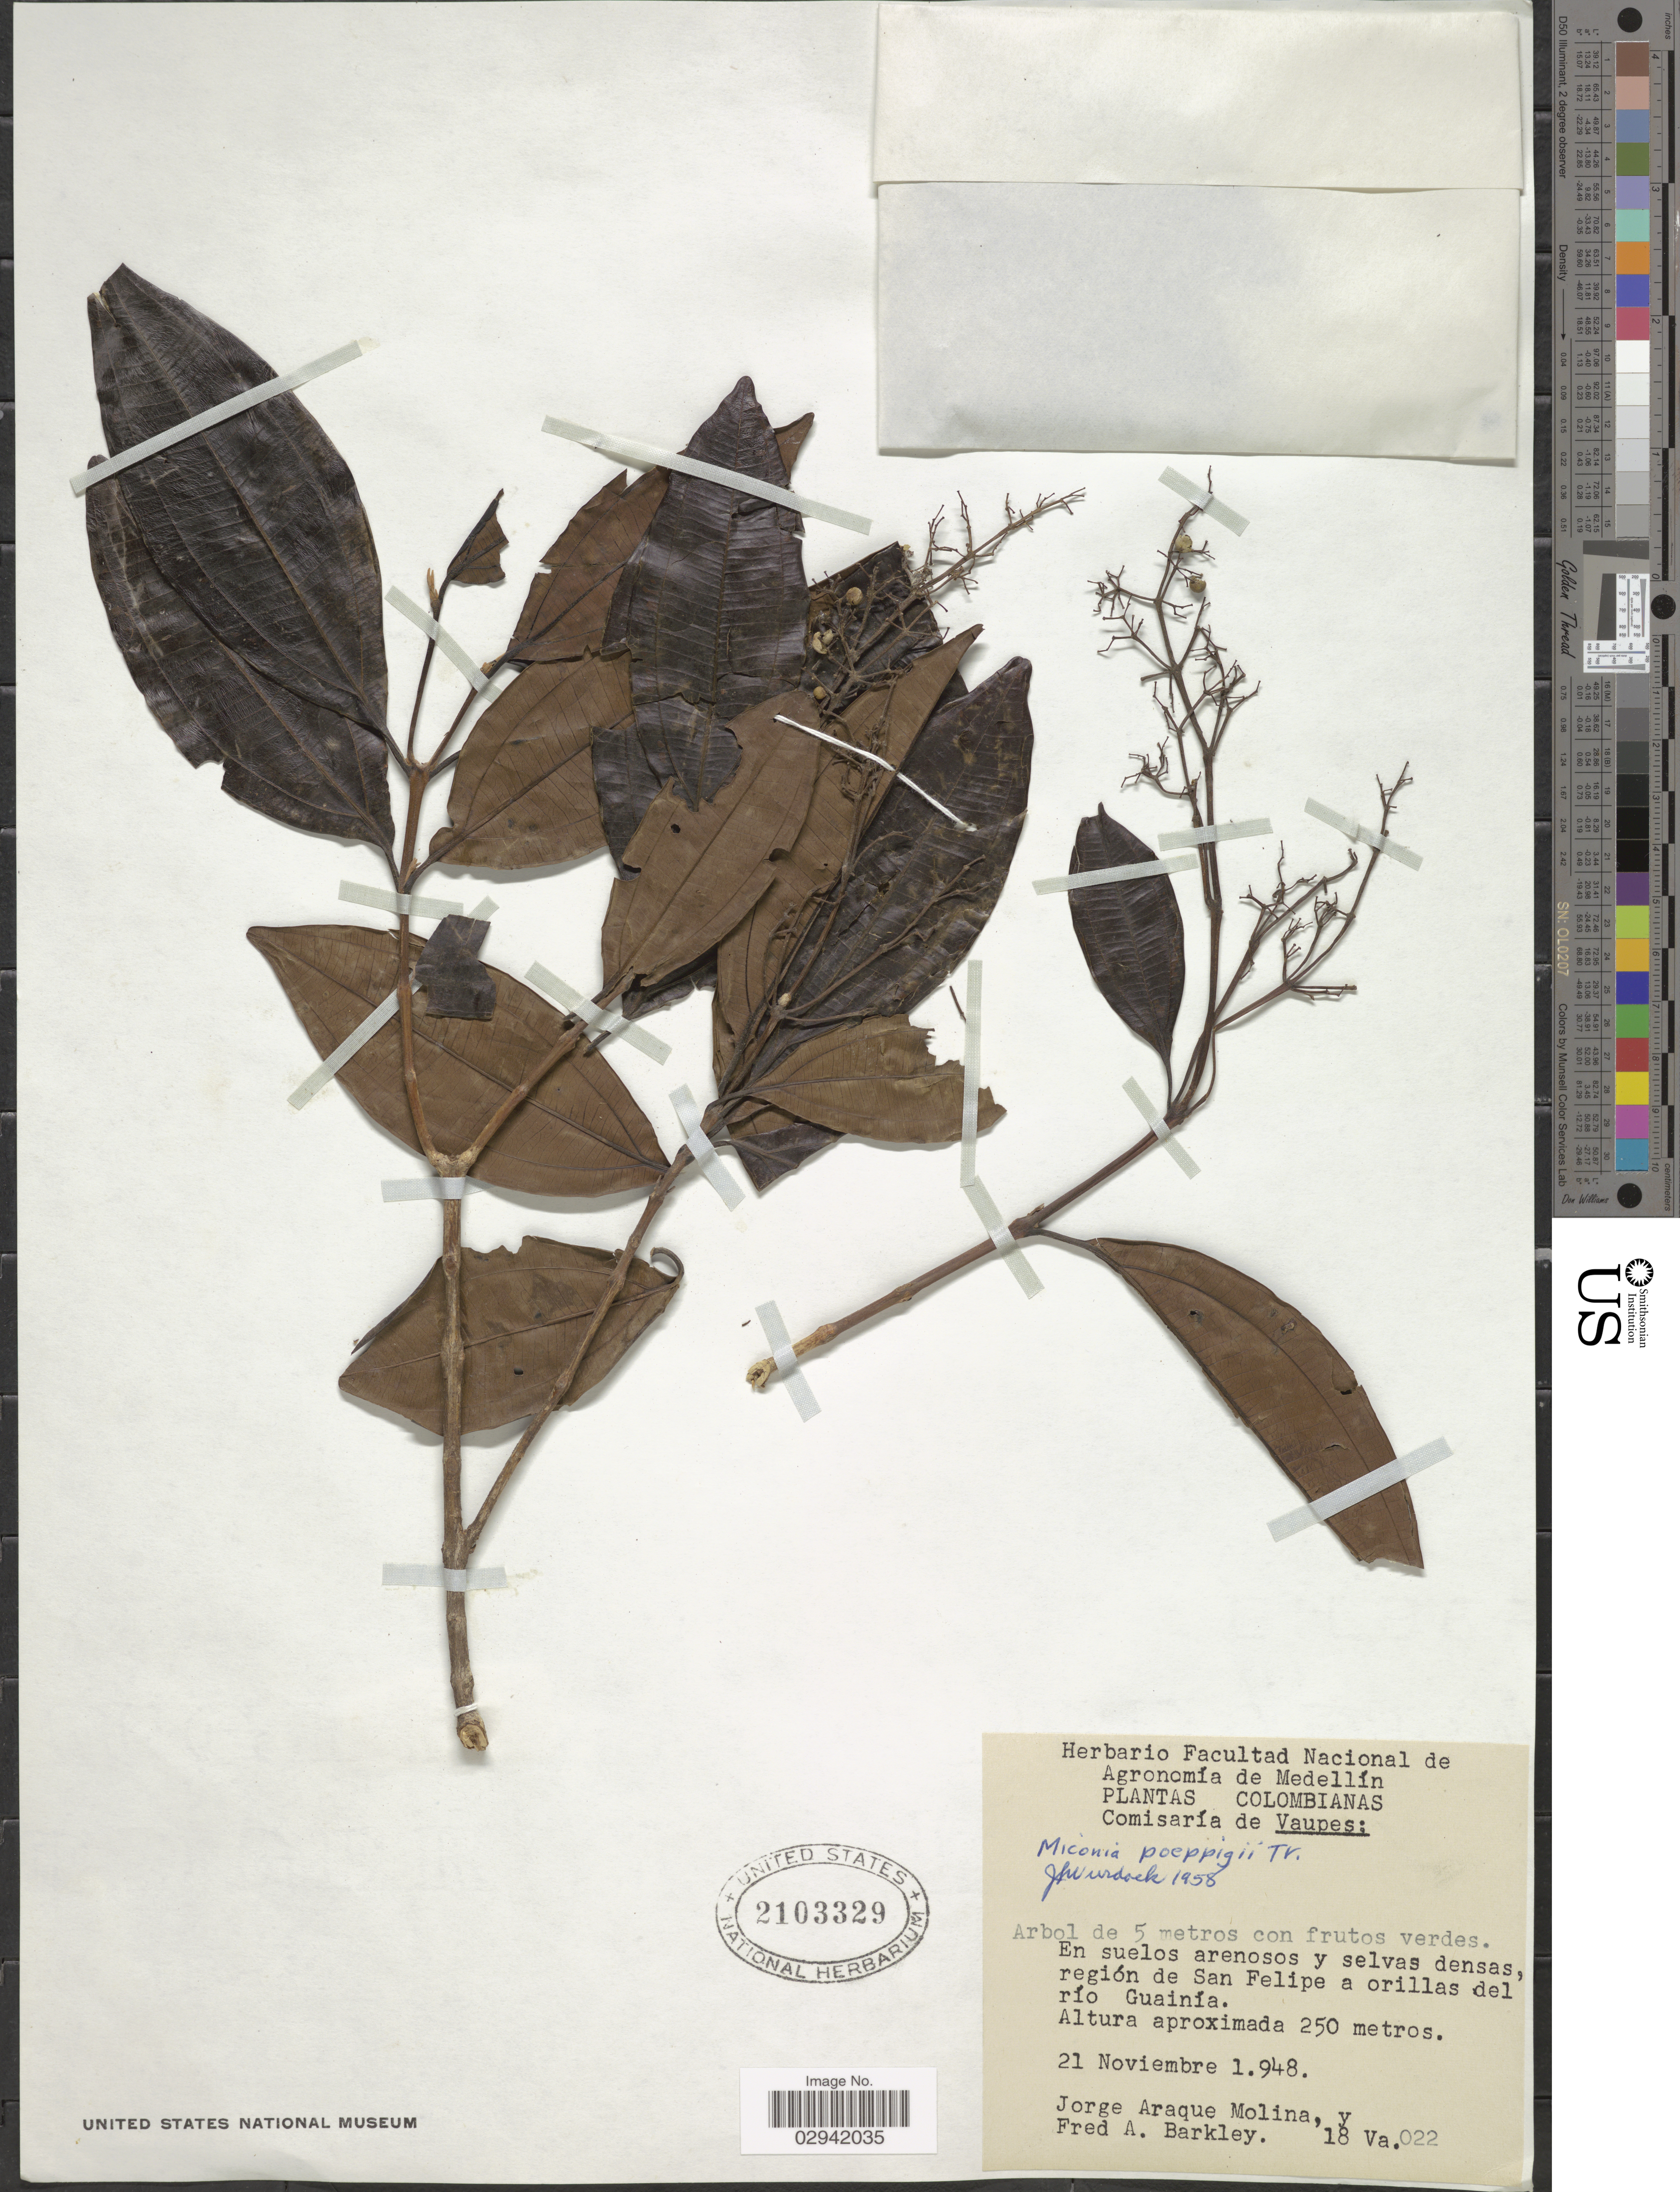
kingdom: Plantae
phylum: Tracheophyta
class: Magnoliopsida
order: Myrtales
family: Melastomataceae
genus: Miconia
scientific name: Miconia poeppigii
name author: Triana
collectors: J. Araque Molina & F. A. Barkley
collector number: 18 Va.022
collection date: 1948-11-21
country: Colombia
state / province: Vaupés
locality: Comisaría de Vaupes. Región de San Felipe a orillas del río Guainía.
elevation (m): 250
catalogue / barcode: US 2103329